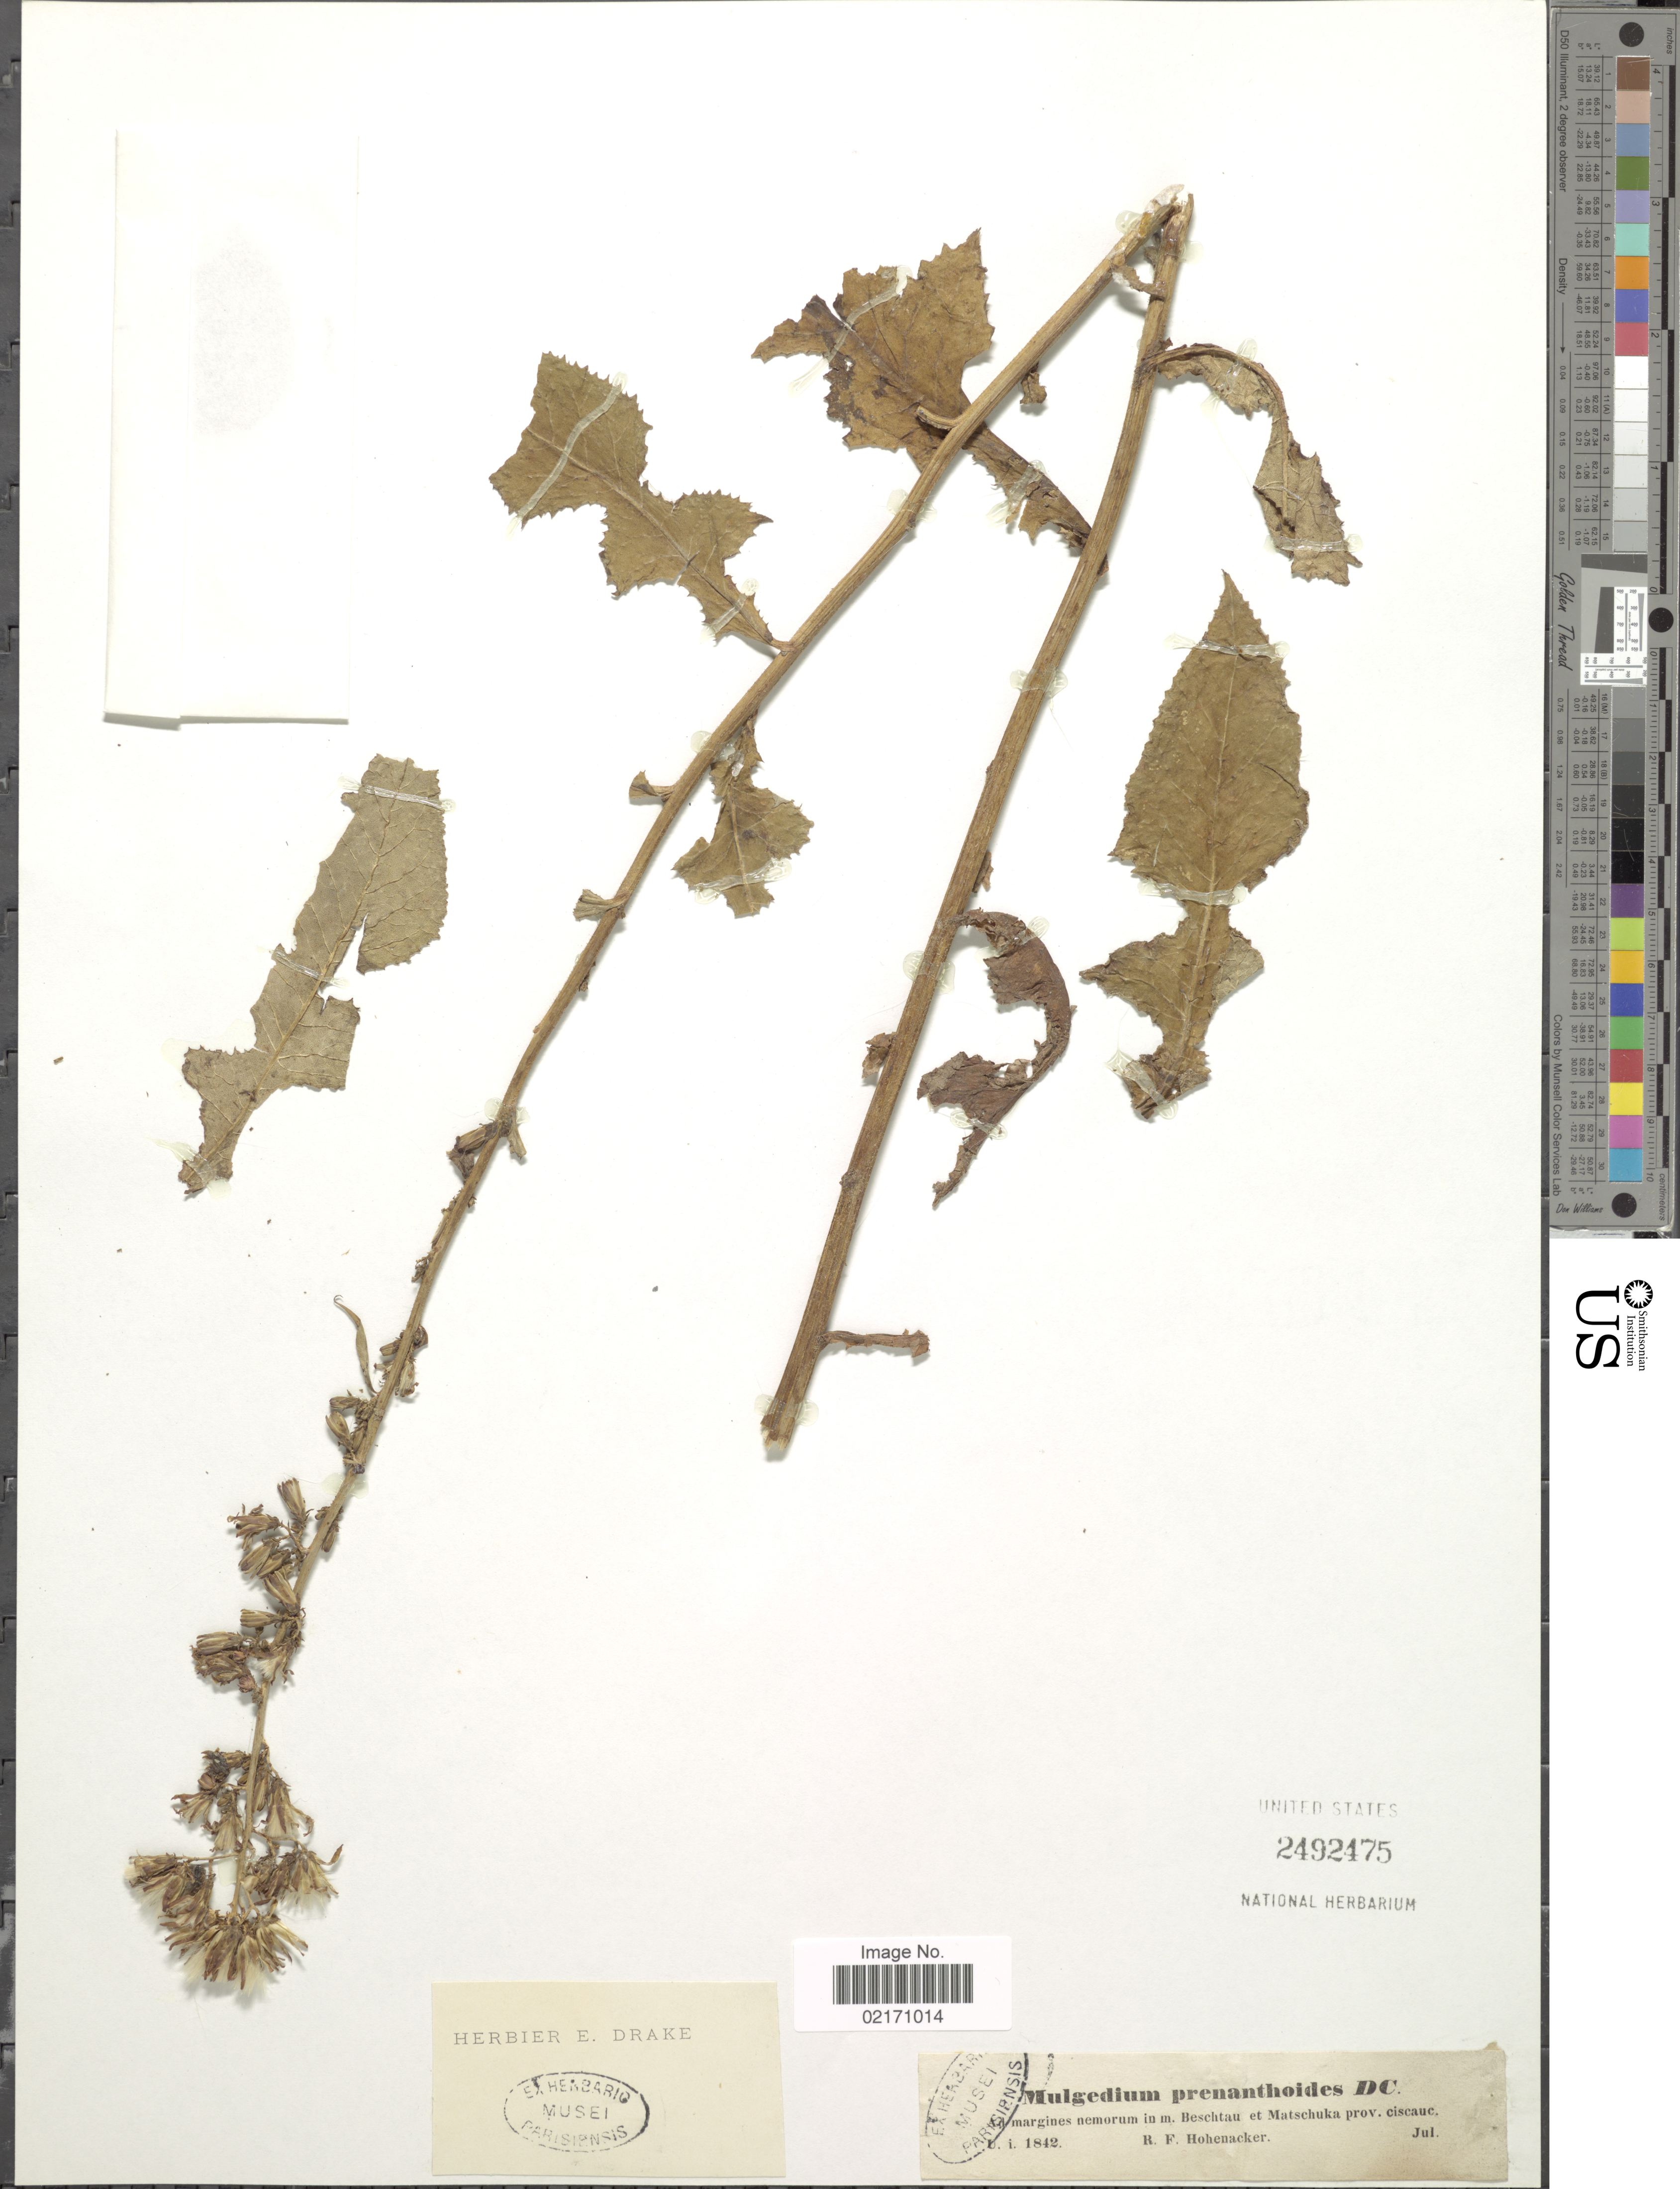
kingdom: Plantae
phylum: Tracheophyta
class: Magnoliopsida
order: Asterales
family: Asteraceae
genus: Lactuca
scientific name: Lactuca marschallii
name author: Stebbins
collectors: R. F. Hohenacker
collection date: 1842-07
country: Russian Federation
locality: Mount Beshtau et Matschuka prov. Ciscauc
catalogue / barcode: US 2492475